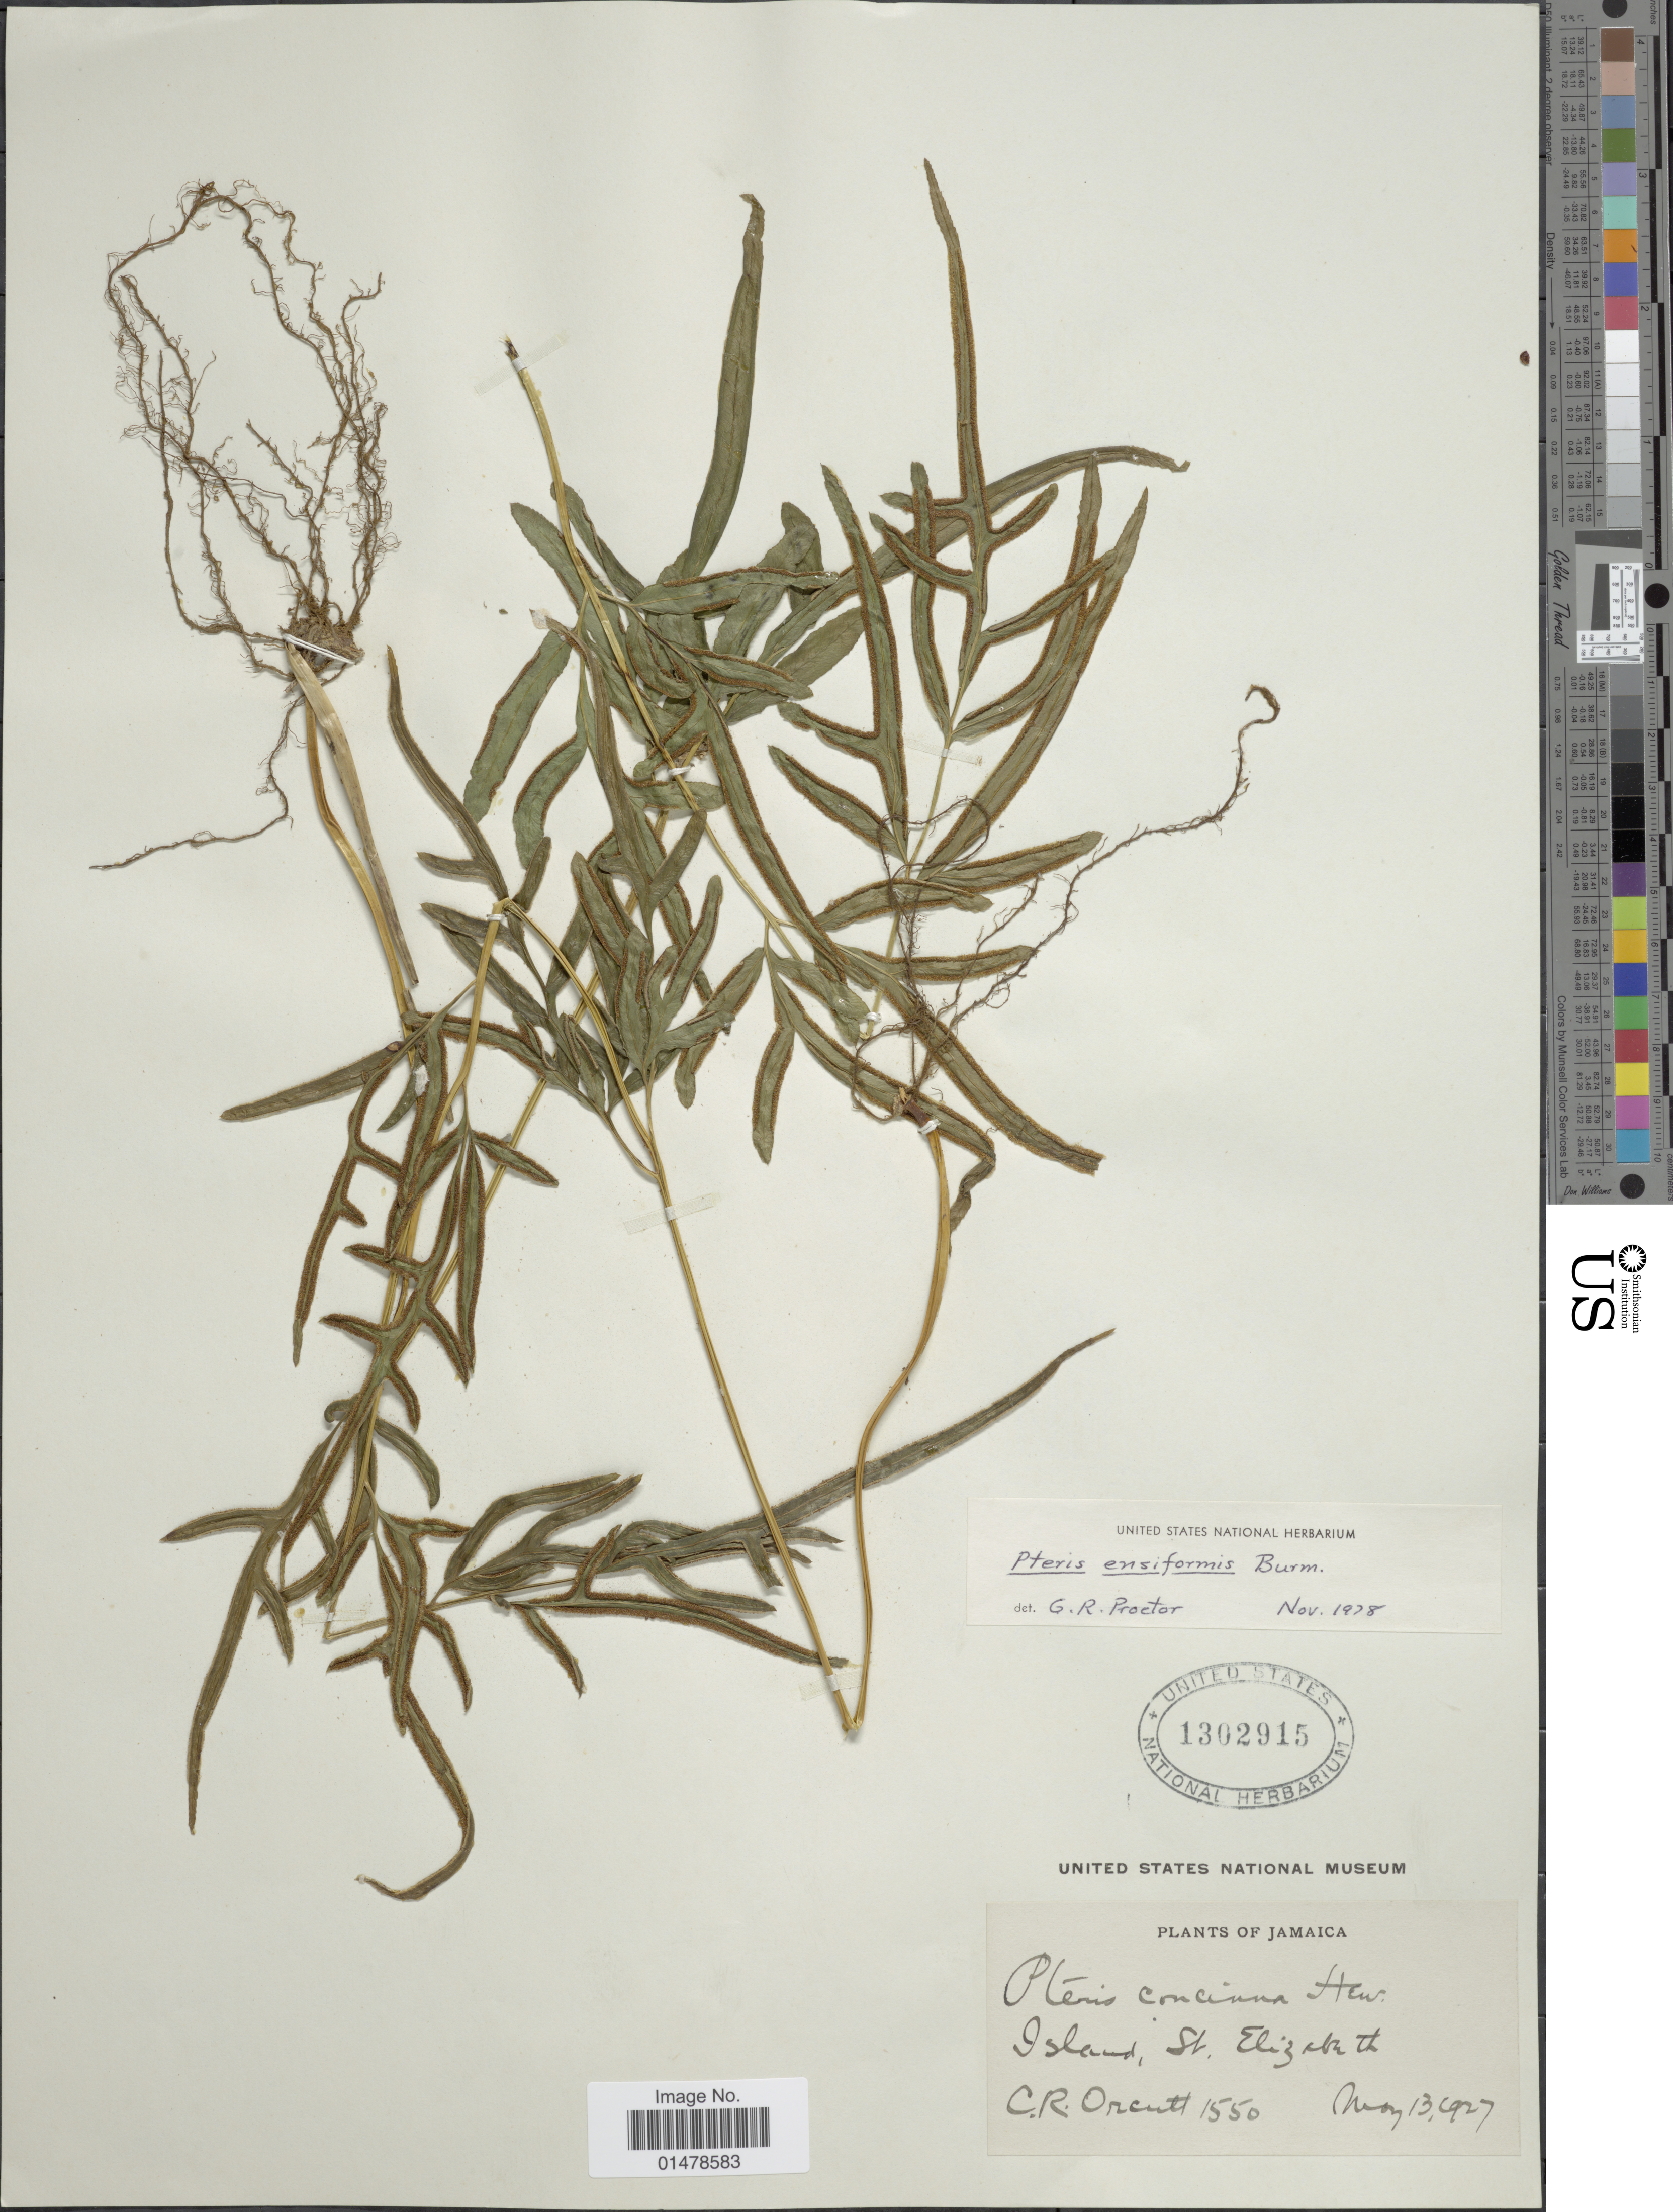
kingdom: Plantae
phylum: Tracheophyta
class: Polypodiopsida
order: Polypodiales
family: Pteridaceae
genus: Pteris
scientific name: Pteris concinna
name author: Herter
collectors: C. R. Orcutt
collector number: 1550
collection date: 1927-05-13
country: Jamaica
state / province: Saint Elizabeth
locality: Island, St. Elizabeth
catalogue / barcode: US 1302915